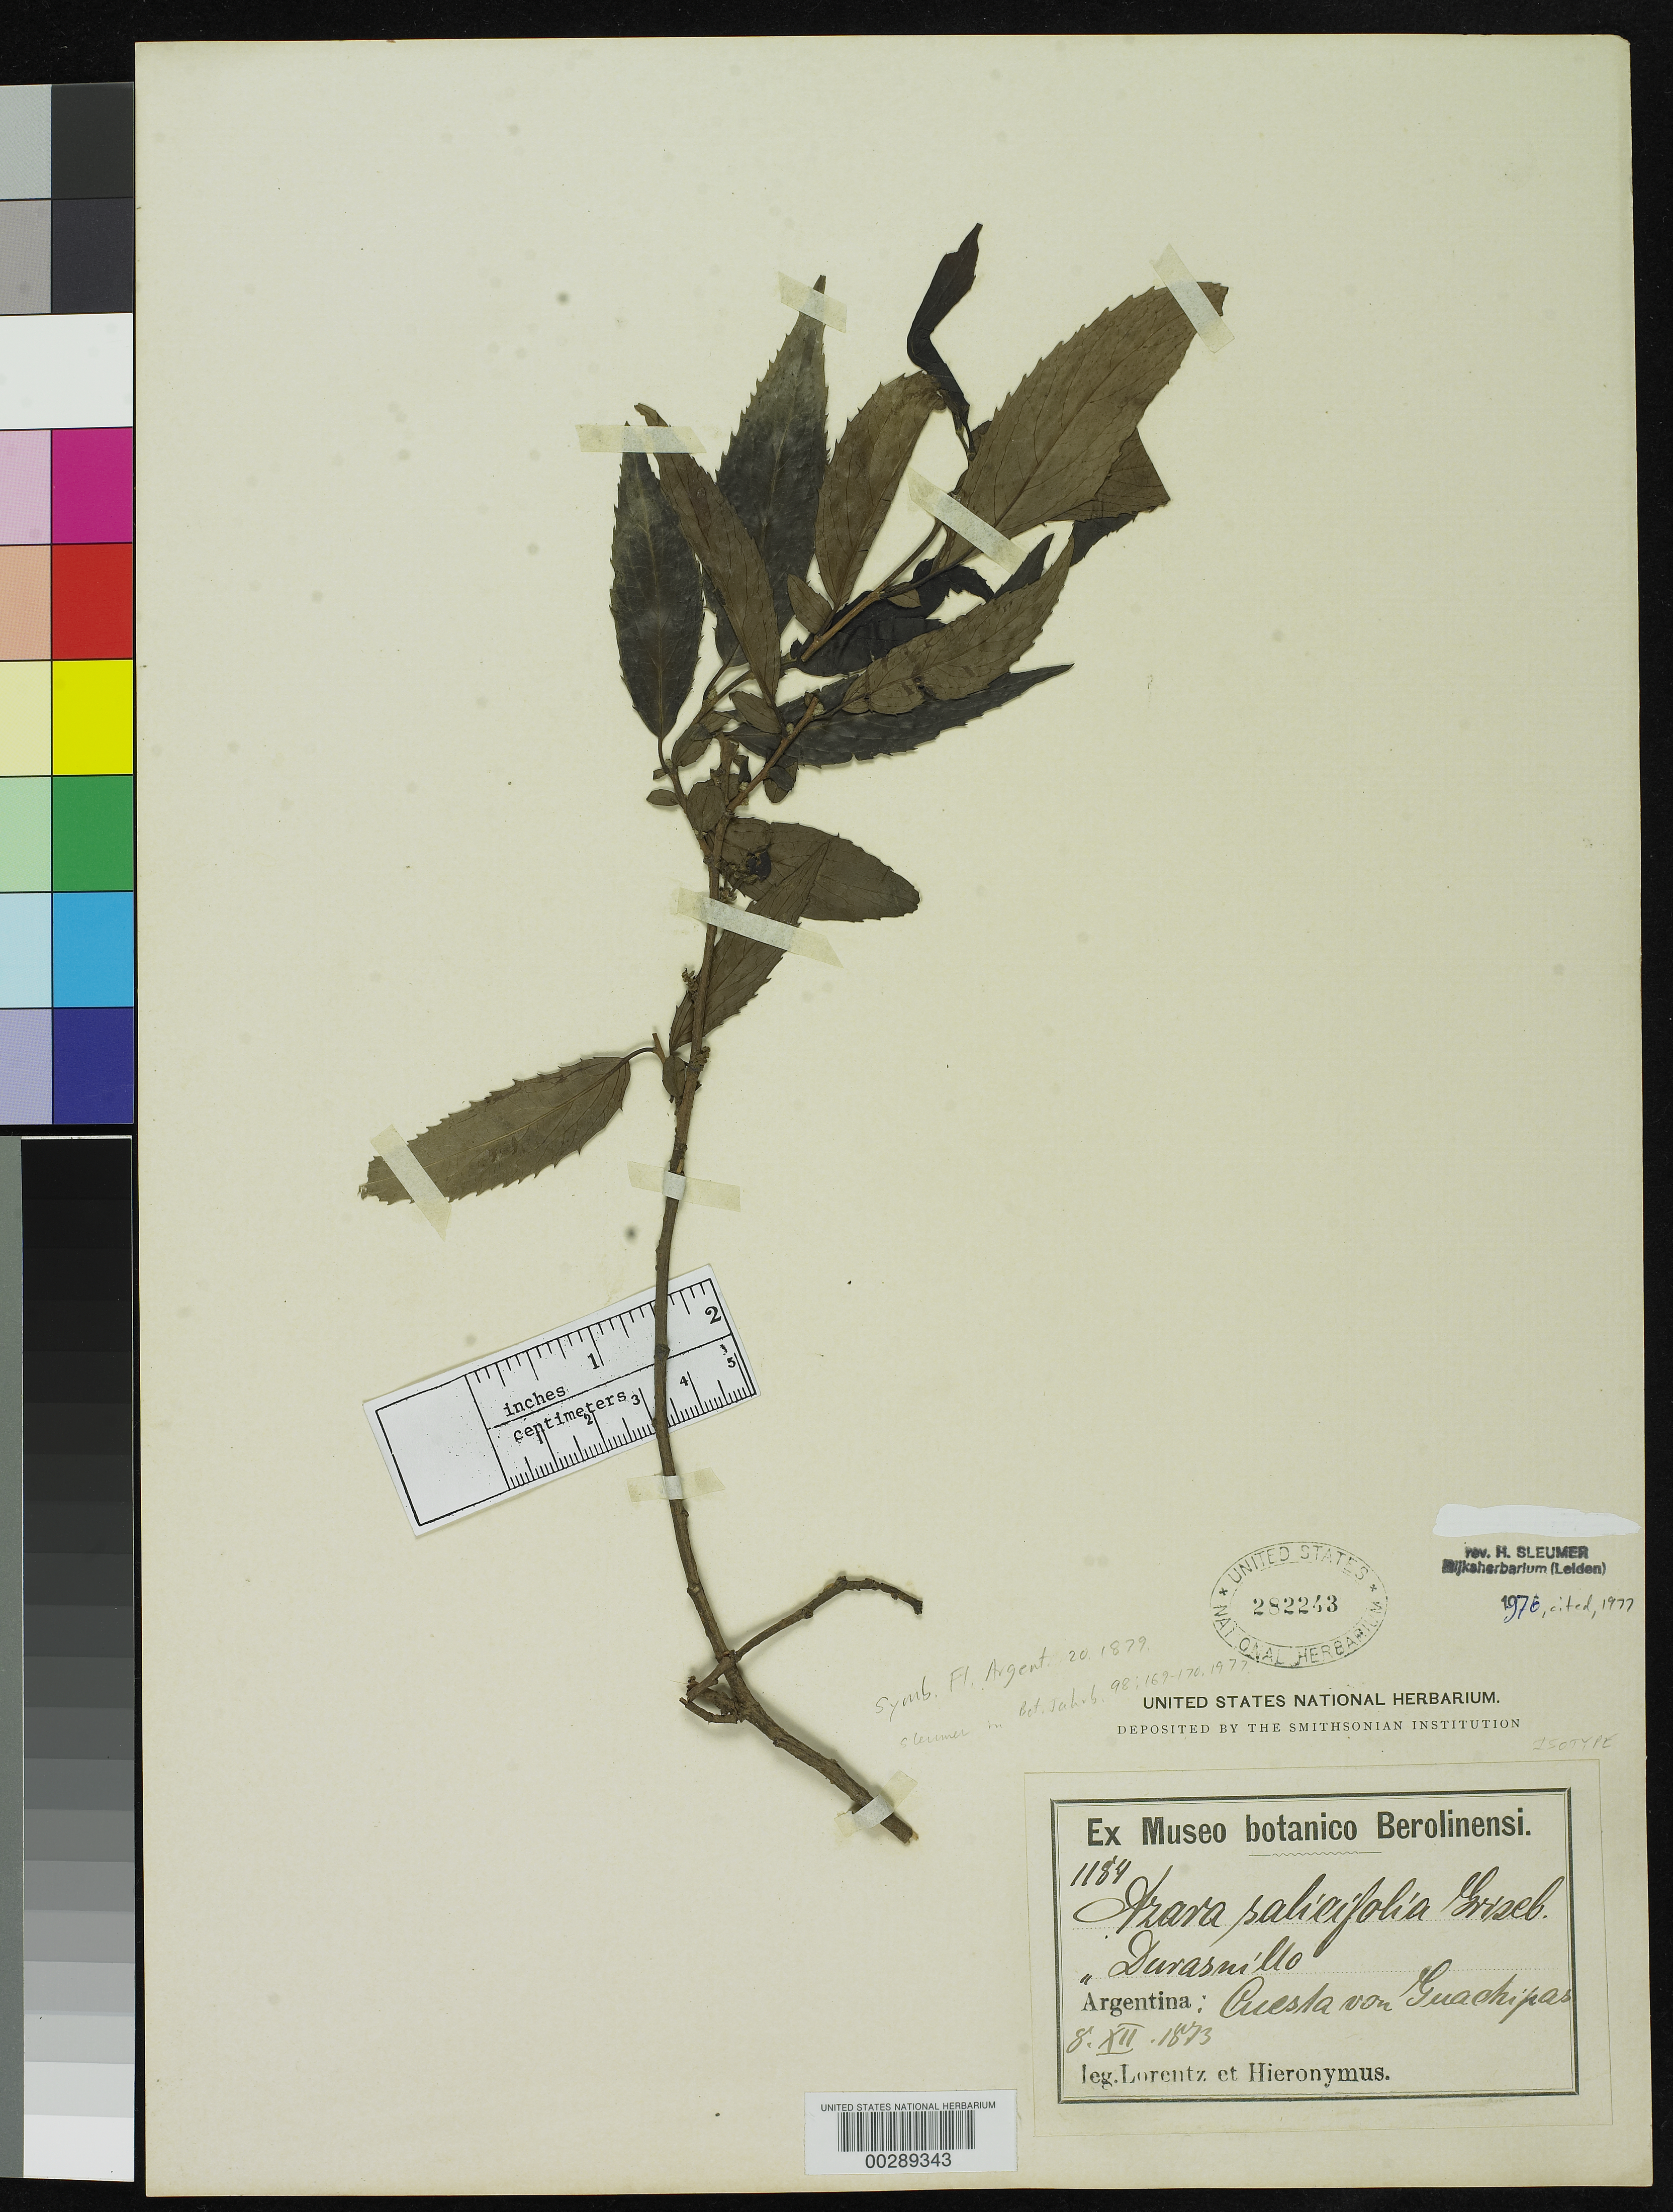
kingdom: Plantae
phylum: Tracheophyta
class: Magnoliopsida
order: Malpighiales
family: Salicaceae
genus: Azara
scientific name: Azara salicifolia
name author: Griseb.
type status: Isotype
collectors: P. G. Lorentz & G. H. Hieronymus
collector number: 1184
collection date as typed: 08 Dec 1873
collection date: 1873-12-08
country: Argentina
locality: Cuesta von Guachipas.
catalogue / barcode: US 282243